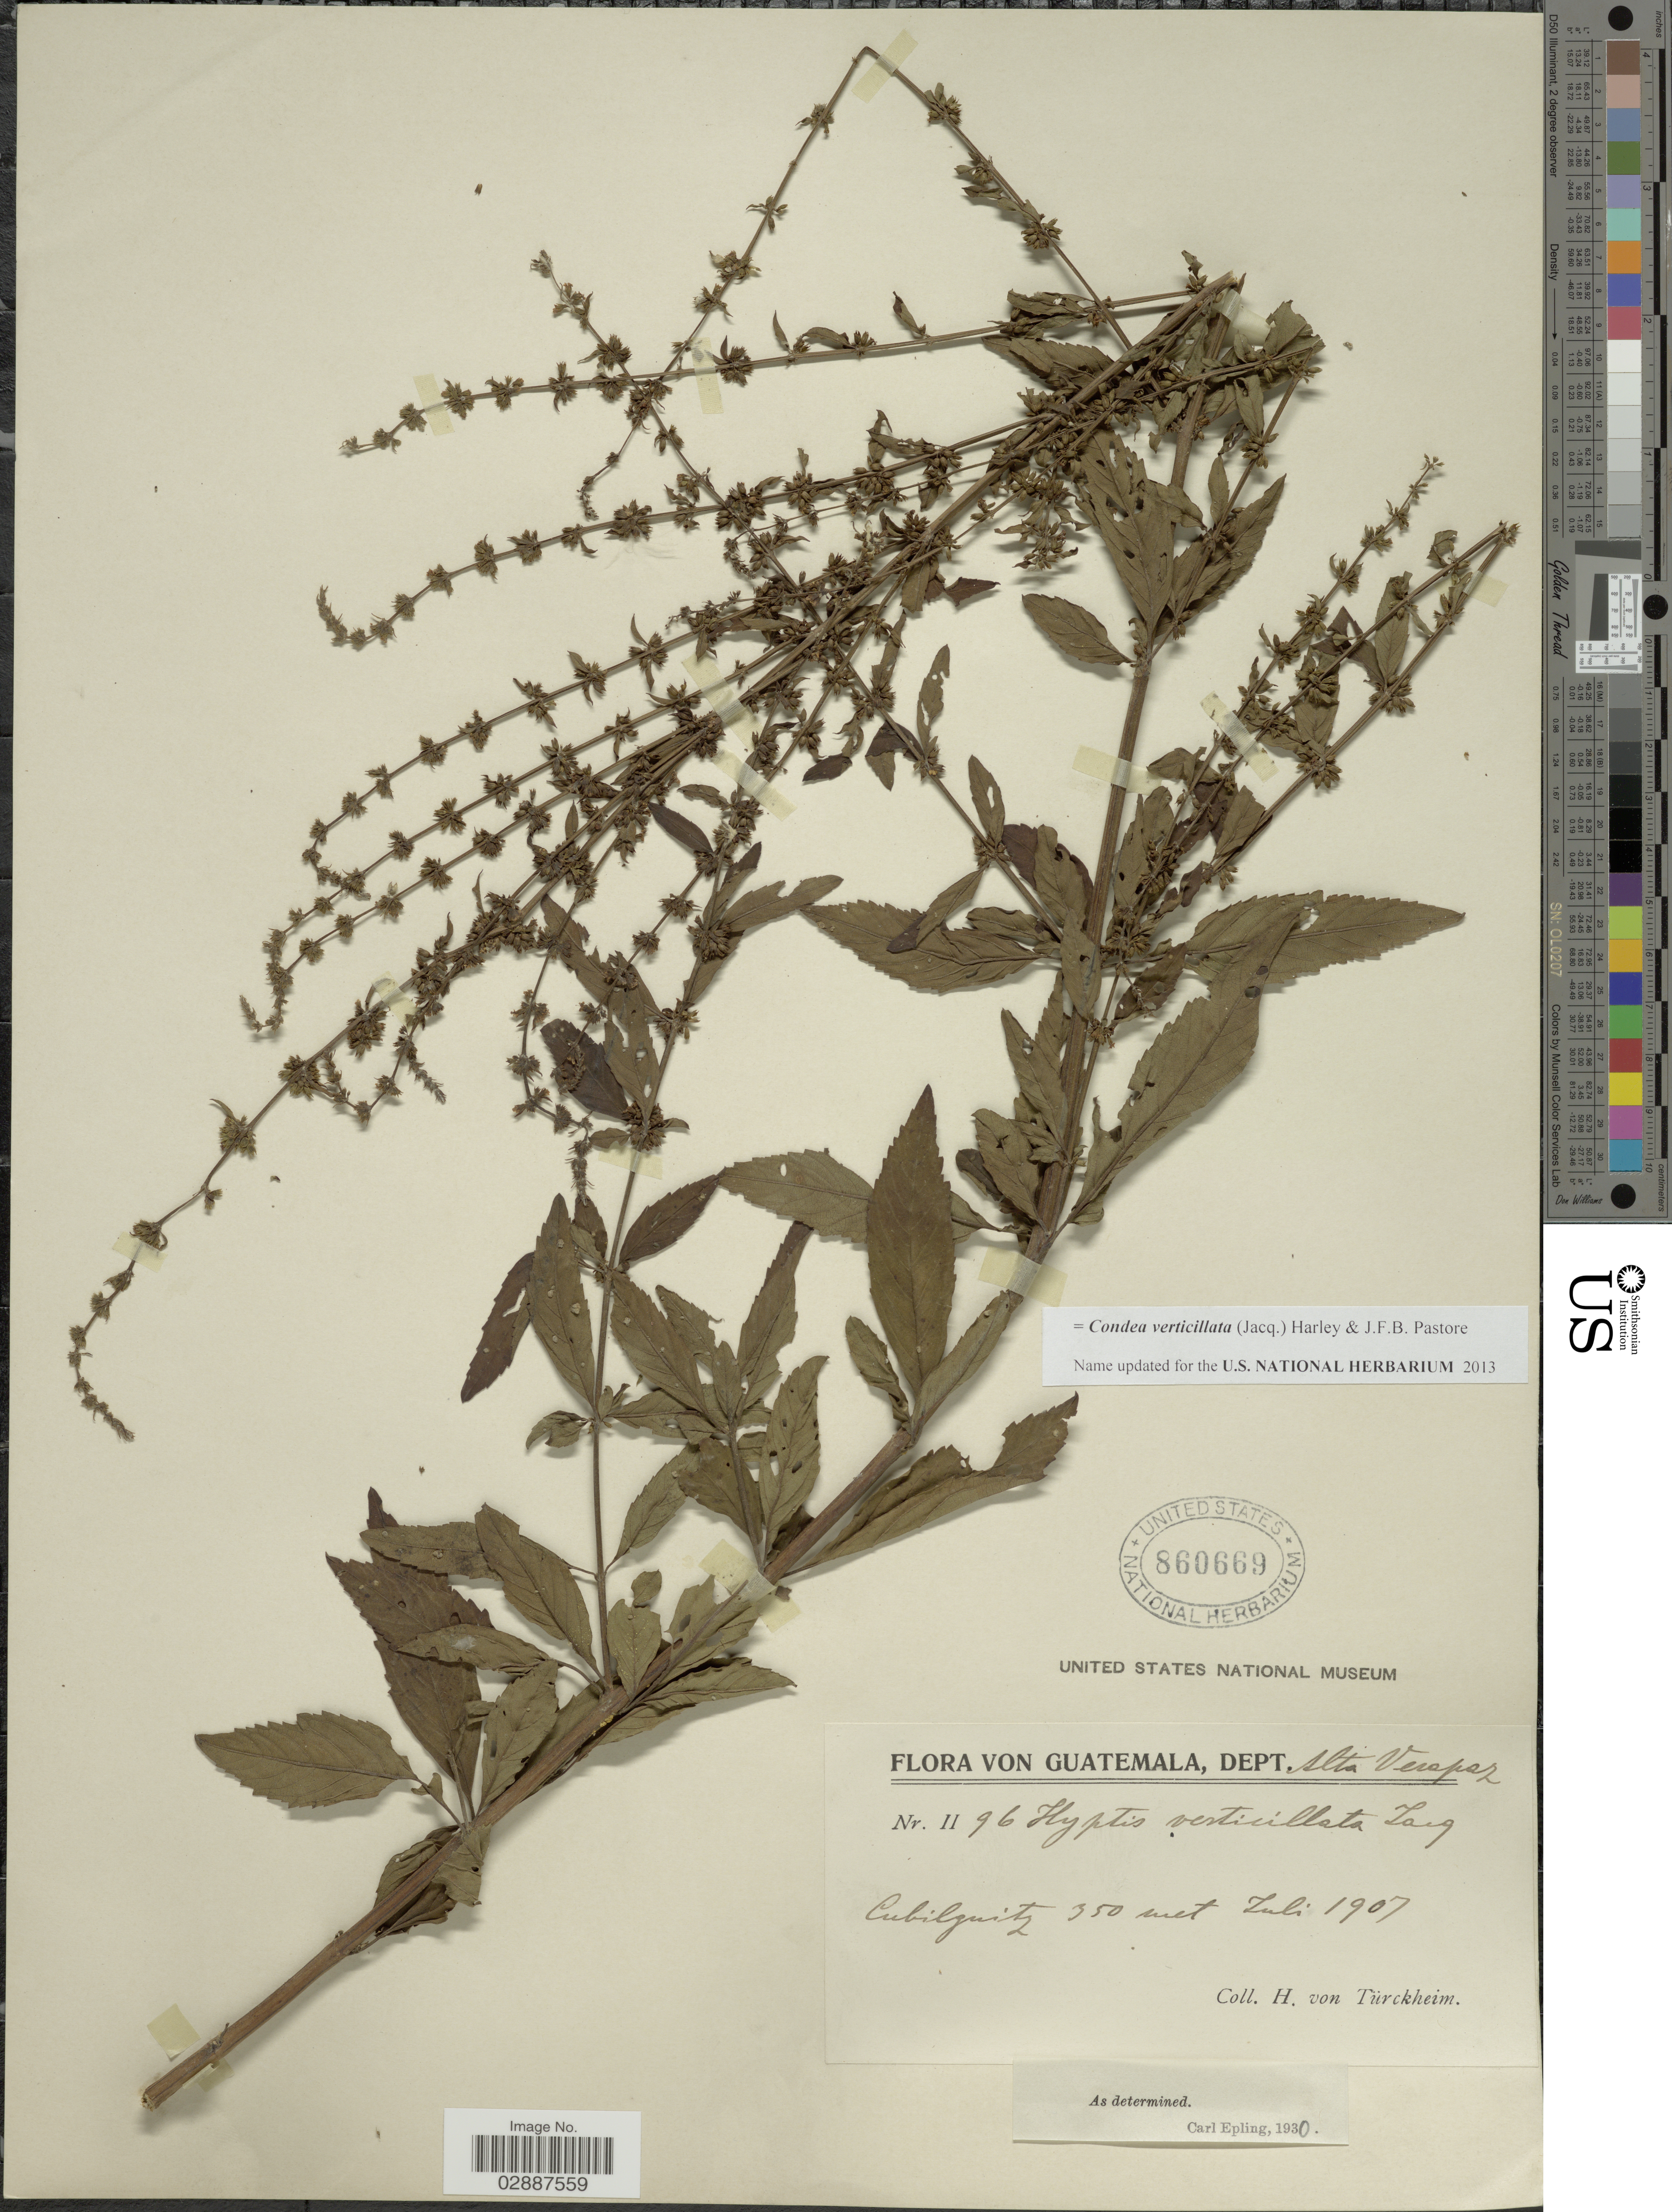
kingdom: Plantae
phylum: Tracheophyta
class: Magnoliopsida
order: Lamiales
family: Lamiaceae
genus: Condea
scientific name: Condea verticillata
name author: (Jacq.) Harley & J.F.B. Pastore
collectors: H. von Türckheim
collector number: II96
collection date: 1907-07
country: Guatemala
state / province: Alta Verapaz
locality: Dept. Alta Verapaz. Cubilquitz.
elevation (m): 350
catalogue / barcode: US 860669